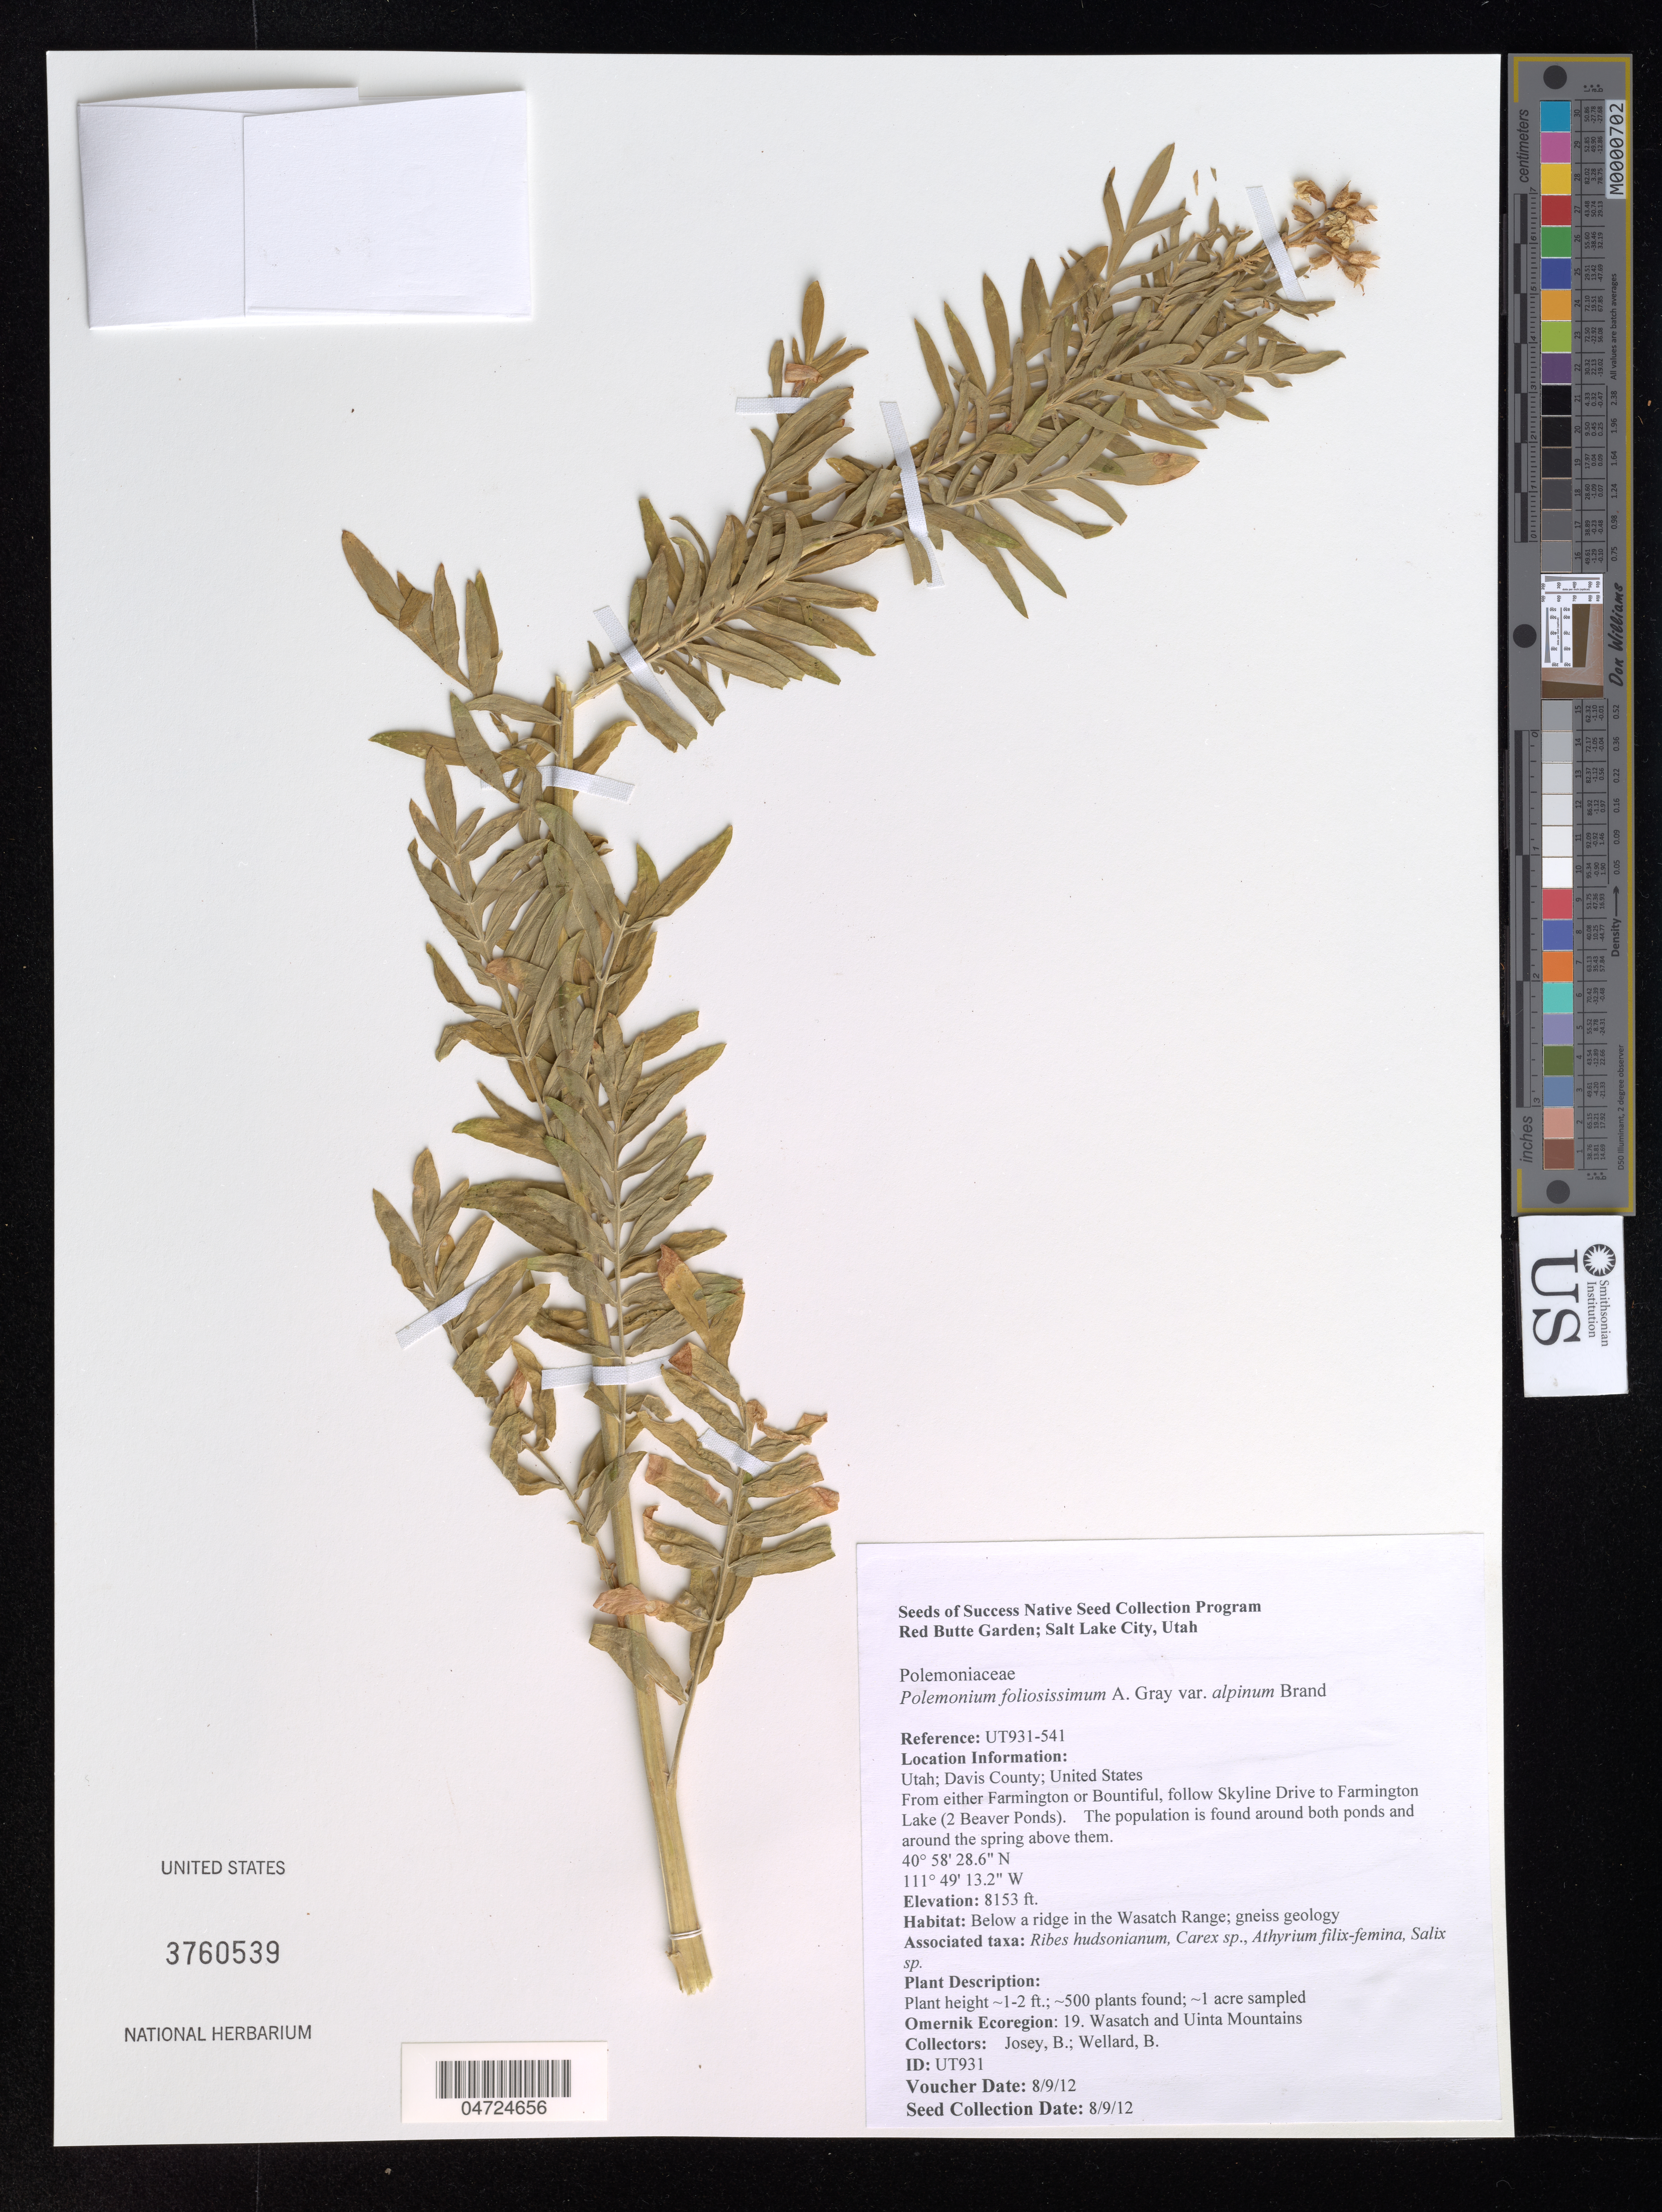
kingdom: Plantae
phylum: Tracheophyta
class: Magnoliopsida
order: Ericales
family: Polemoniaceae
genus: Polemonium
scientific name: Polemonium foliosissimum var. alpinum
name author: Brand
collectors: B. Josey & B. Wellard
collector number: UT931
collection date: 2012-08-09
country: United States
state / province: Utah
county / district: Davis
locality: Davis County. From either Farmington or Bountiful, follow Skyline Drive to Farmington Lake (2 Beaver Ponds). Below a ridge in the Wasatch Range. Omernik Ecoregion: 19. Wasatch and Uinta Mountains.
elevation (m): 2485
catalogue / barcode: US 3760539